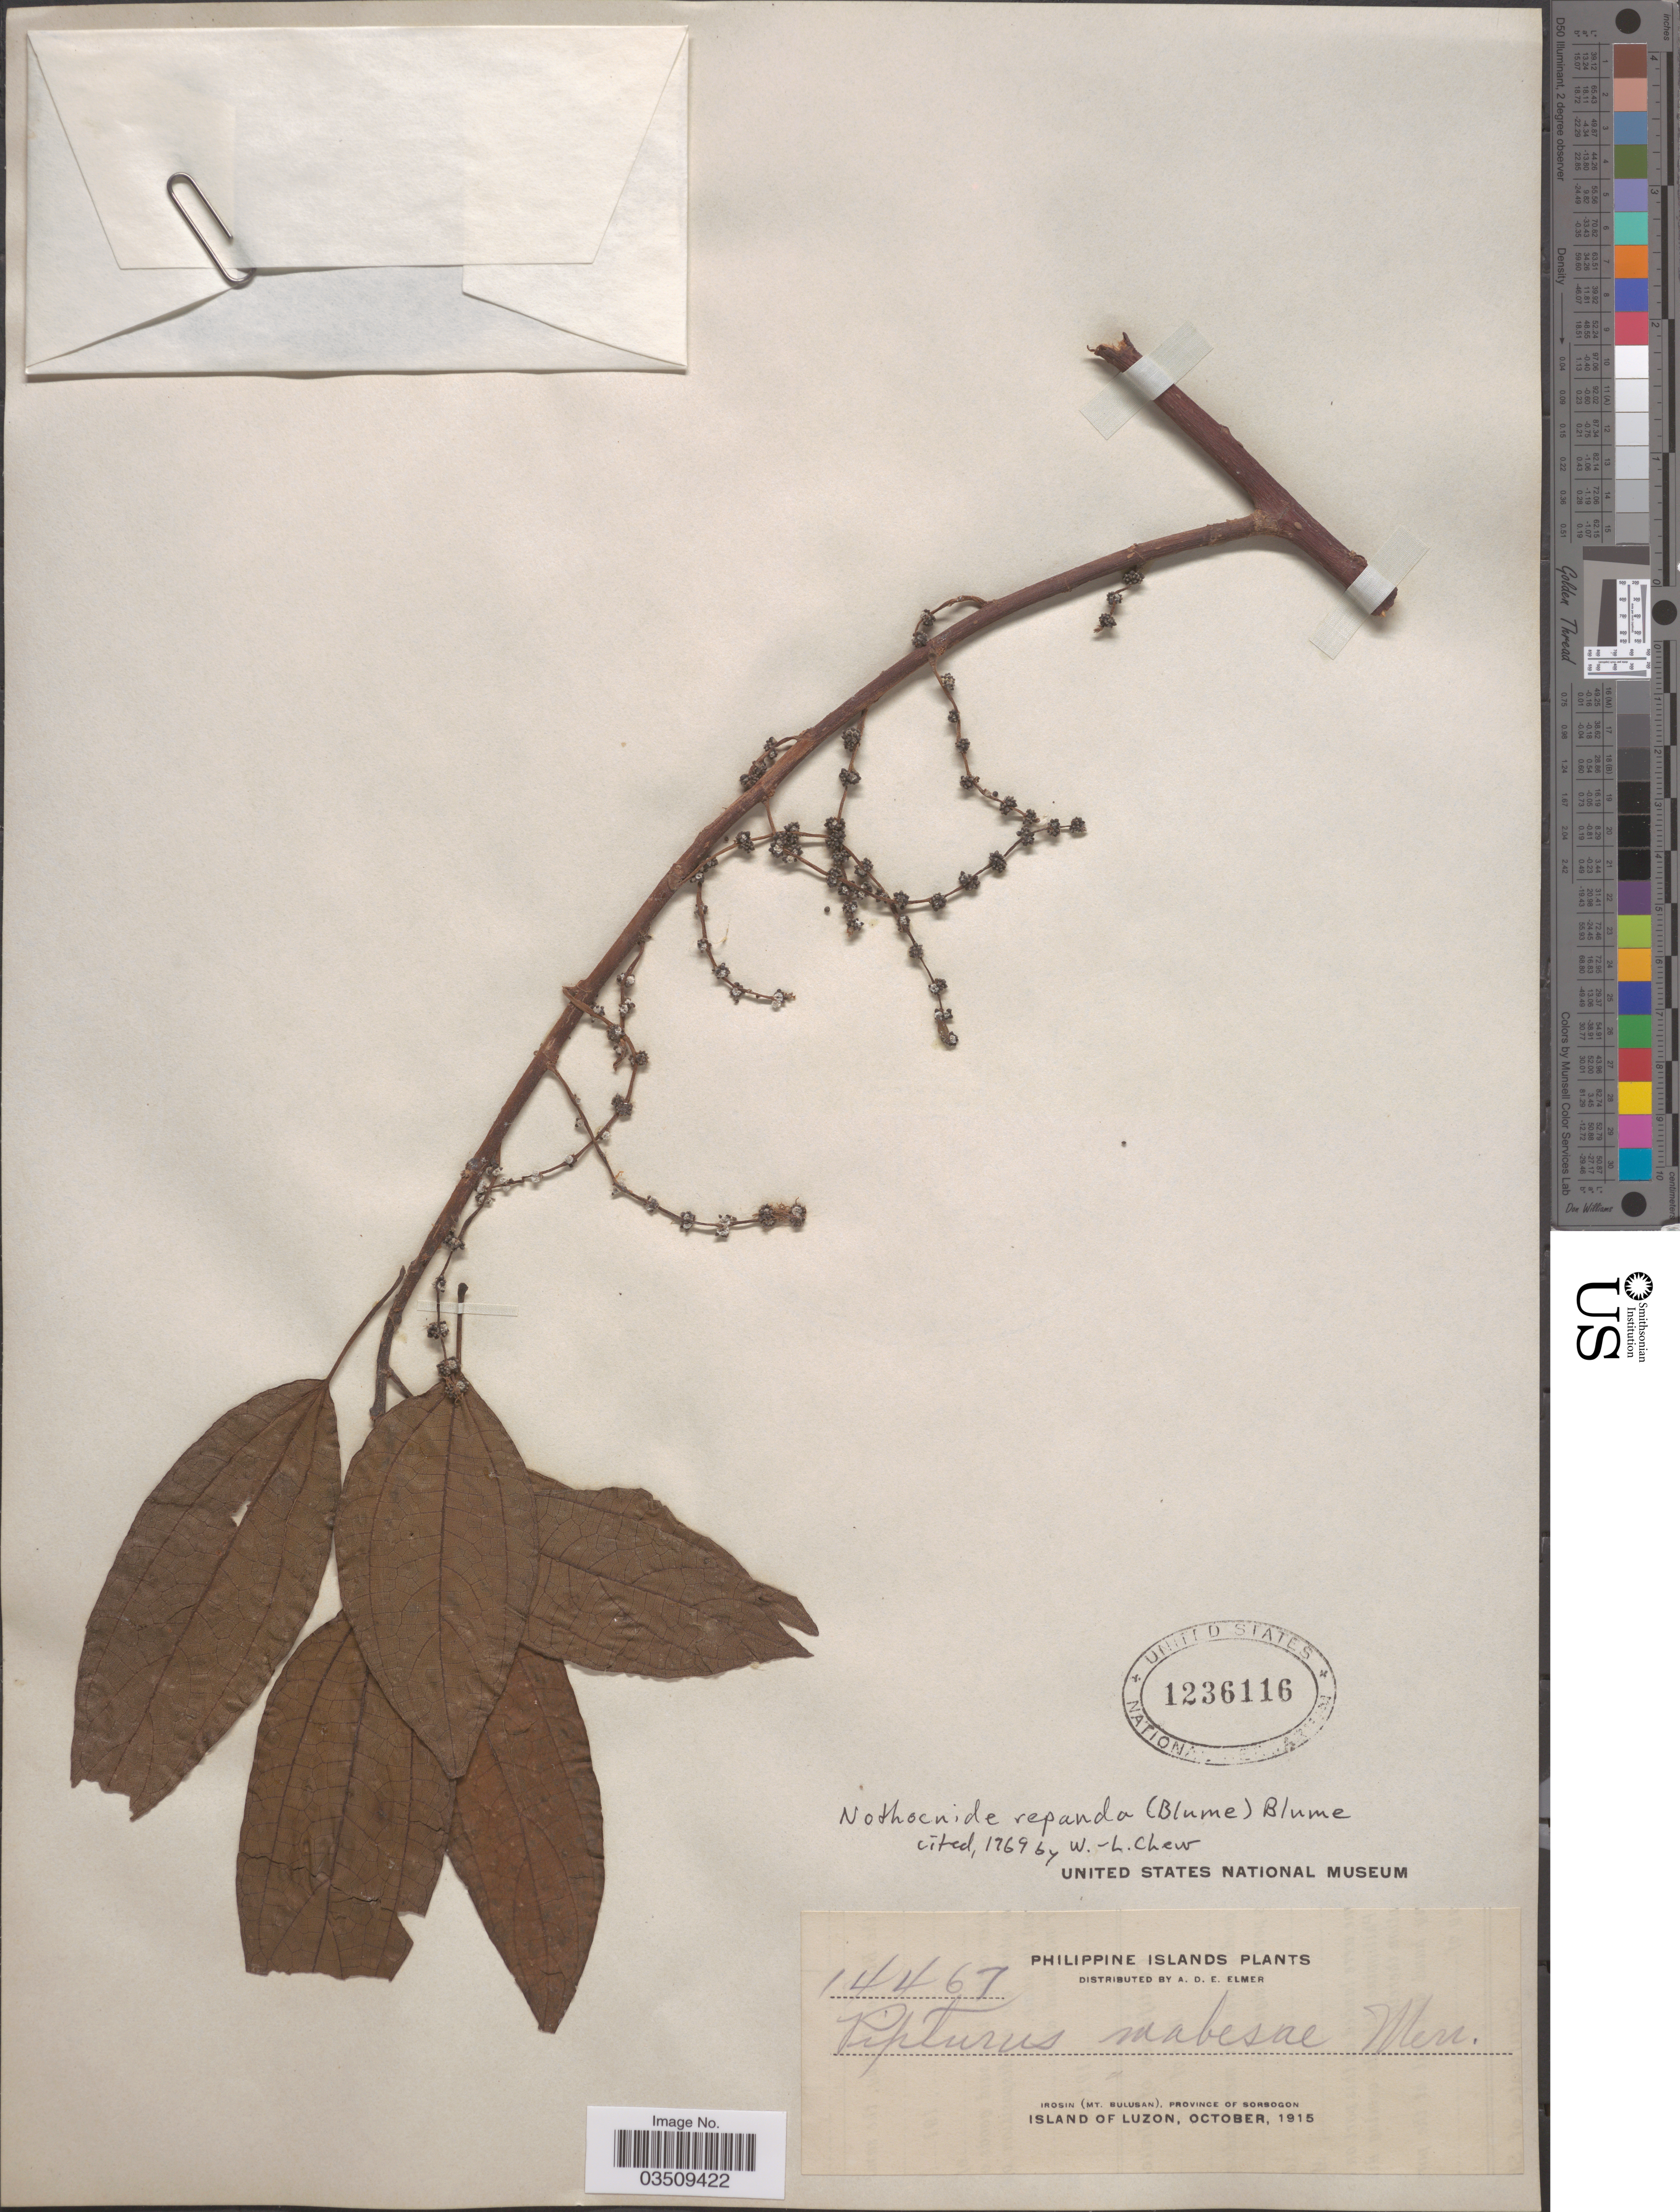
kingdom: Plantae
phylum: Tracheophyta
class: Magnoliopsida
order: Rosales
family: Urticaceae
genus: Nothocnide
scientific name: Nothocnide repanda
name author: (Blume) Blume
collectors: A. D. E. Elmer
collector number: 14467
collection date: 1915-10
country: Philippines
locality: Irosin (Mt. Bulusan), Province of Sorsogon. Island of Luzon.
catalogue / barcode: US 1236116